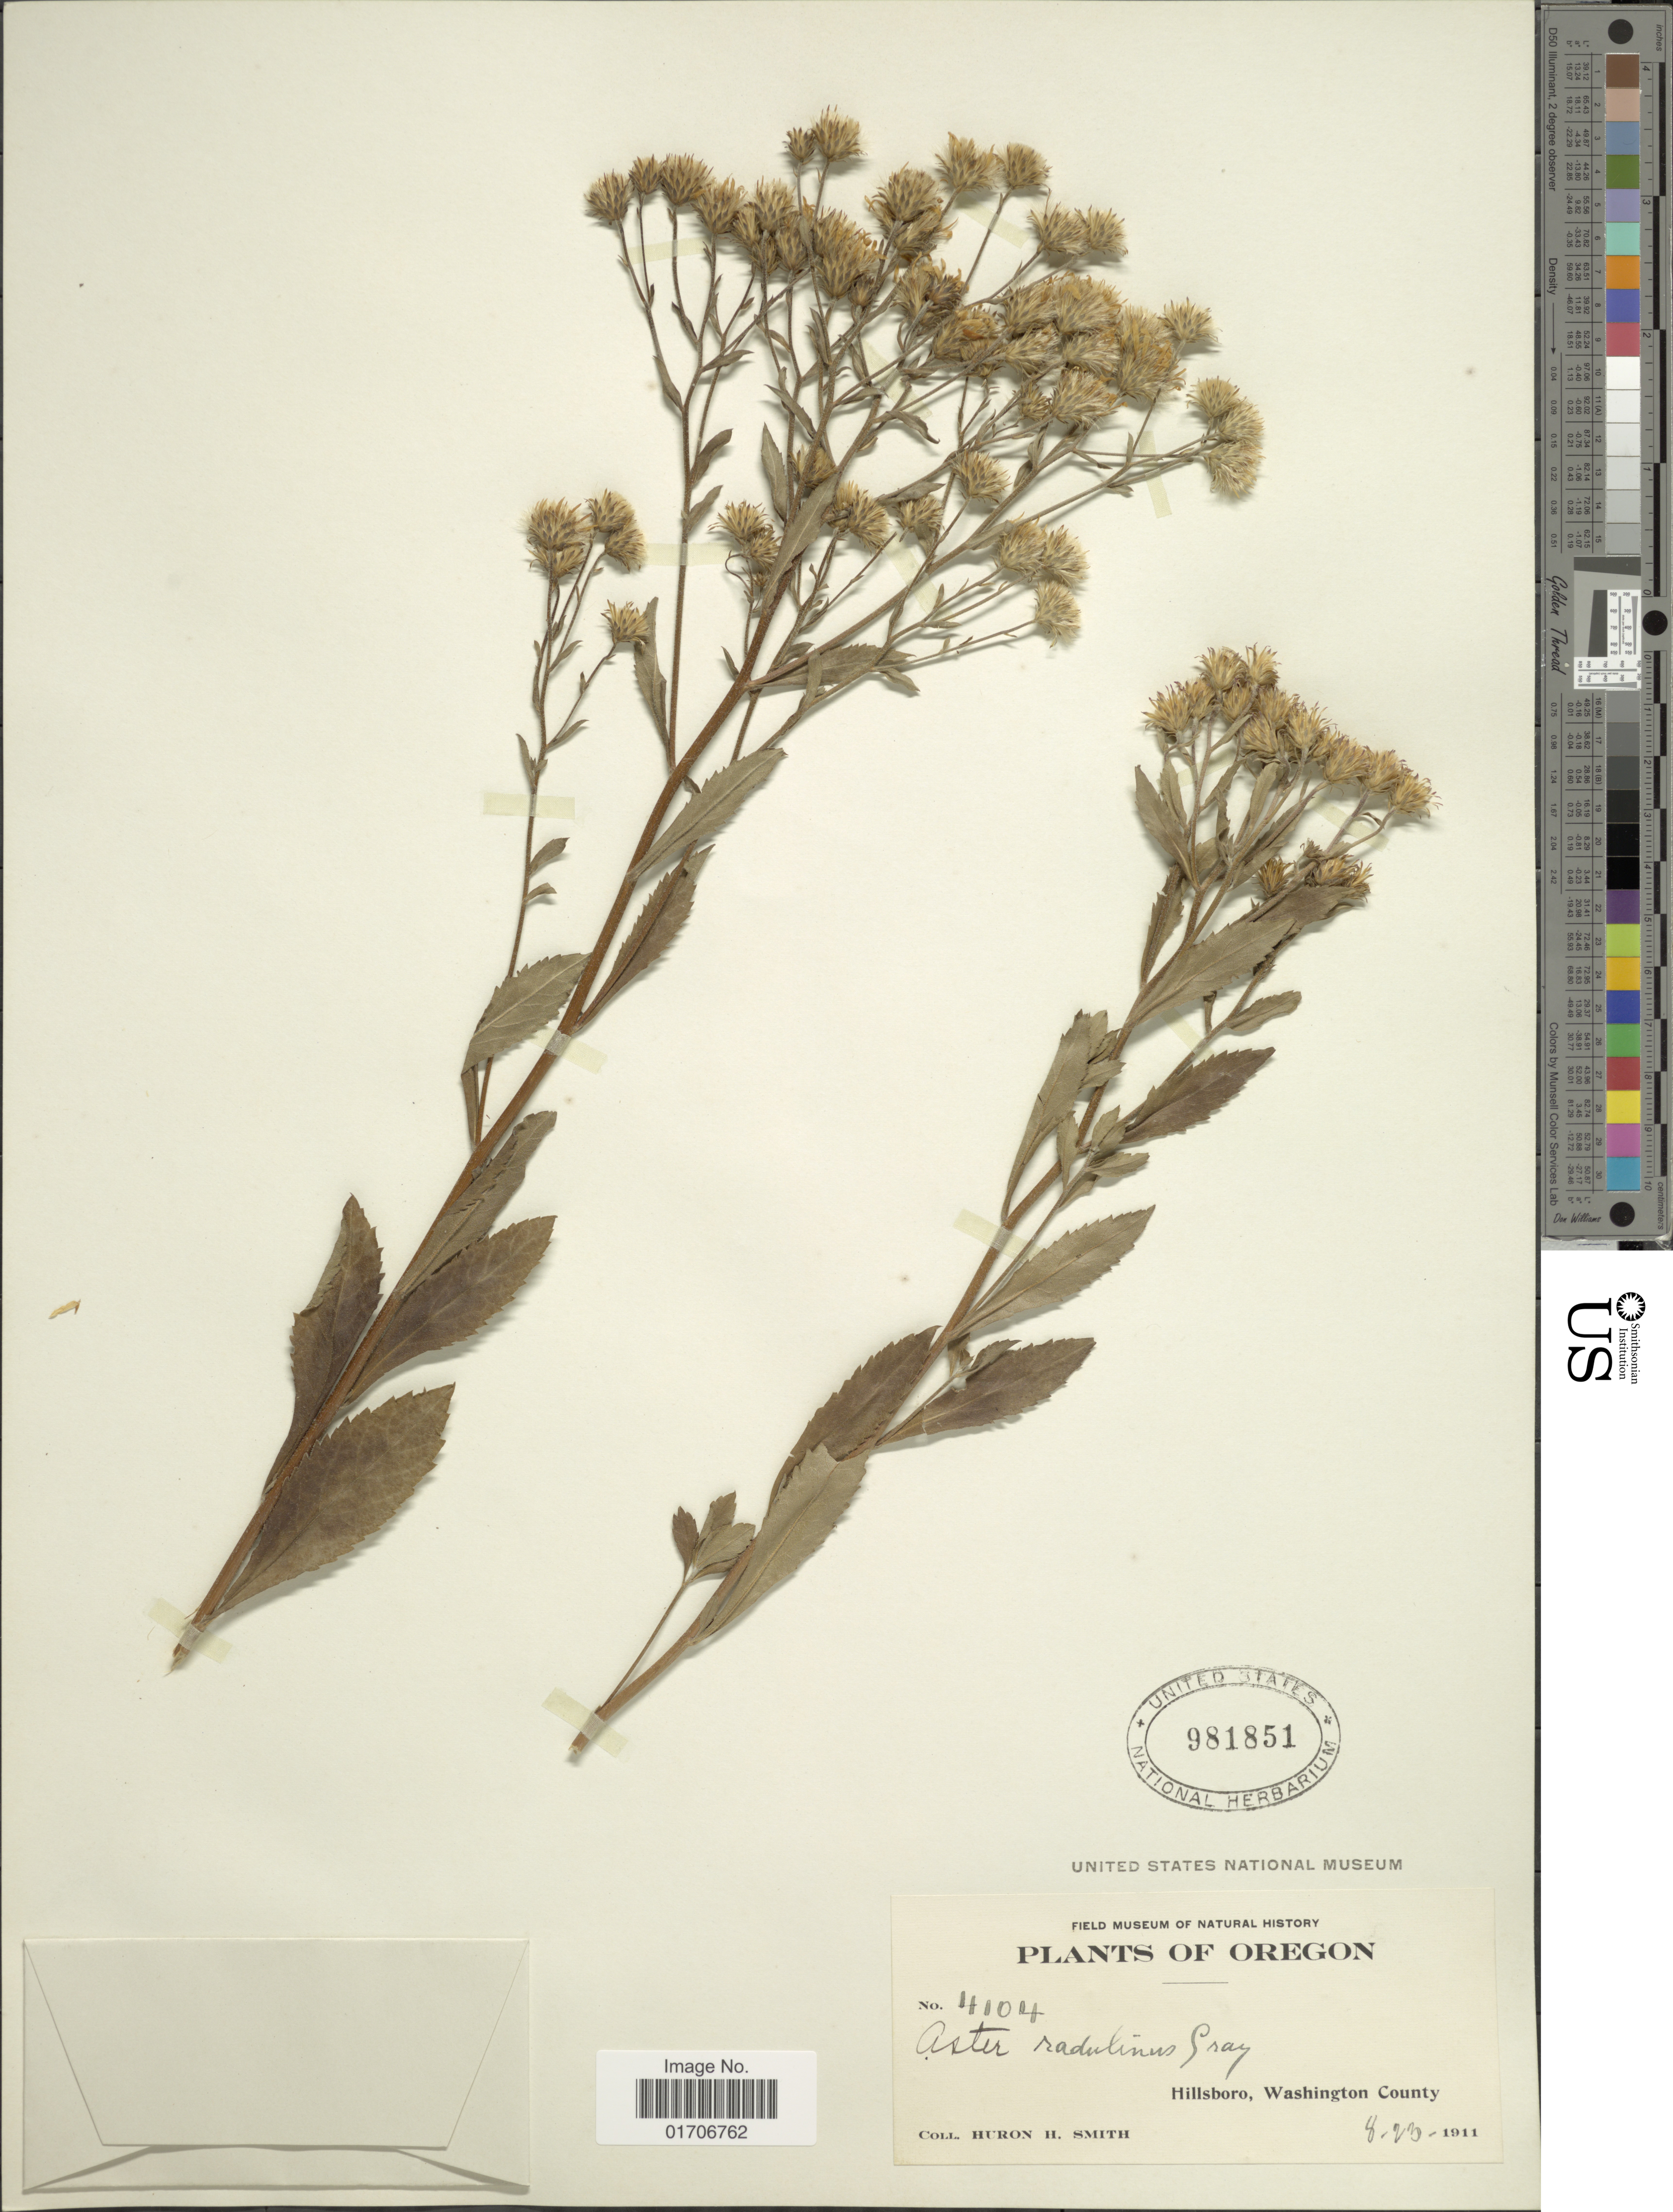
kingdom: Plantae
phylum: Tracheophyta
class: Magnoliopsida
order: Asterales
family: Asteraceae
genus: Eurybia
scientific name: Eurybia radulina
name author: (A. Gray) G.L. Nesom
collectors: Huron H. Smith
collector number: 4104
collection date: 1911-08-23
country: United States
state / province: Oregon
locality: Hillsboro, Washington County.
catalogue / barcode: US 981851